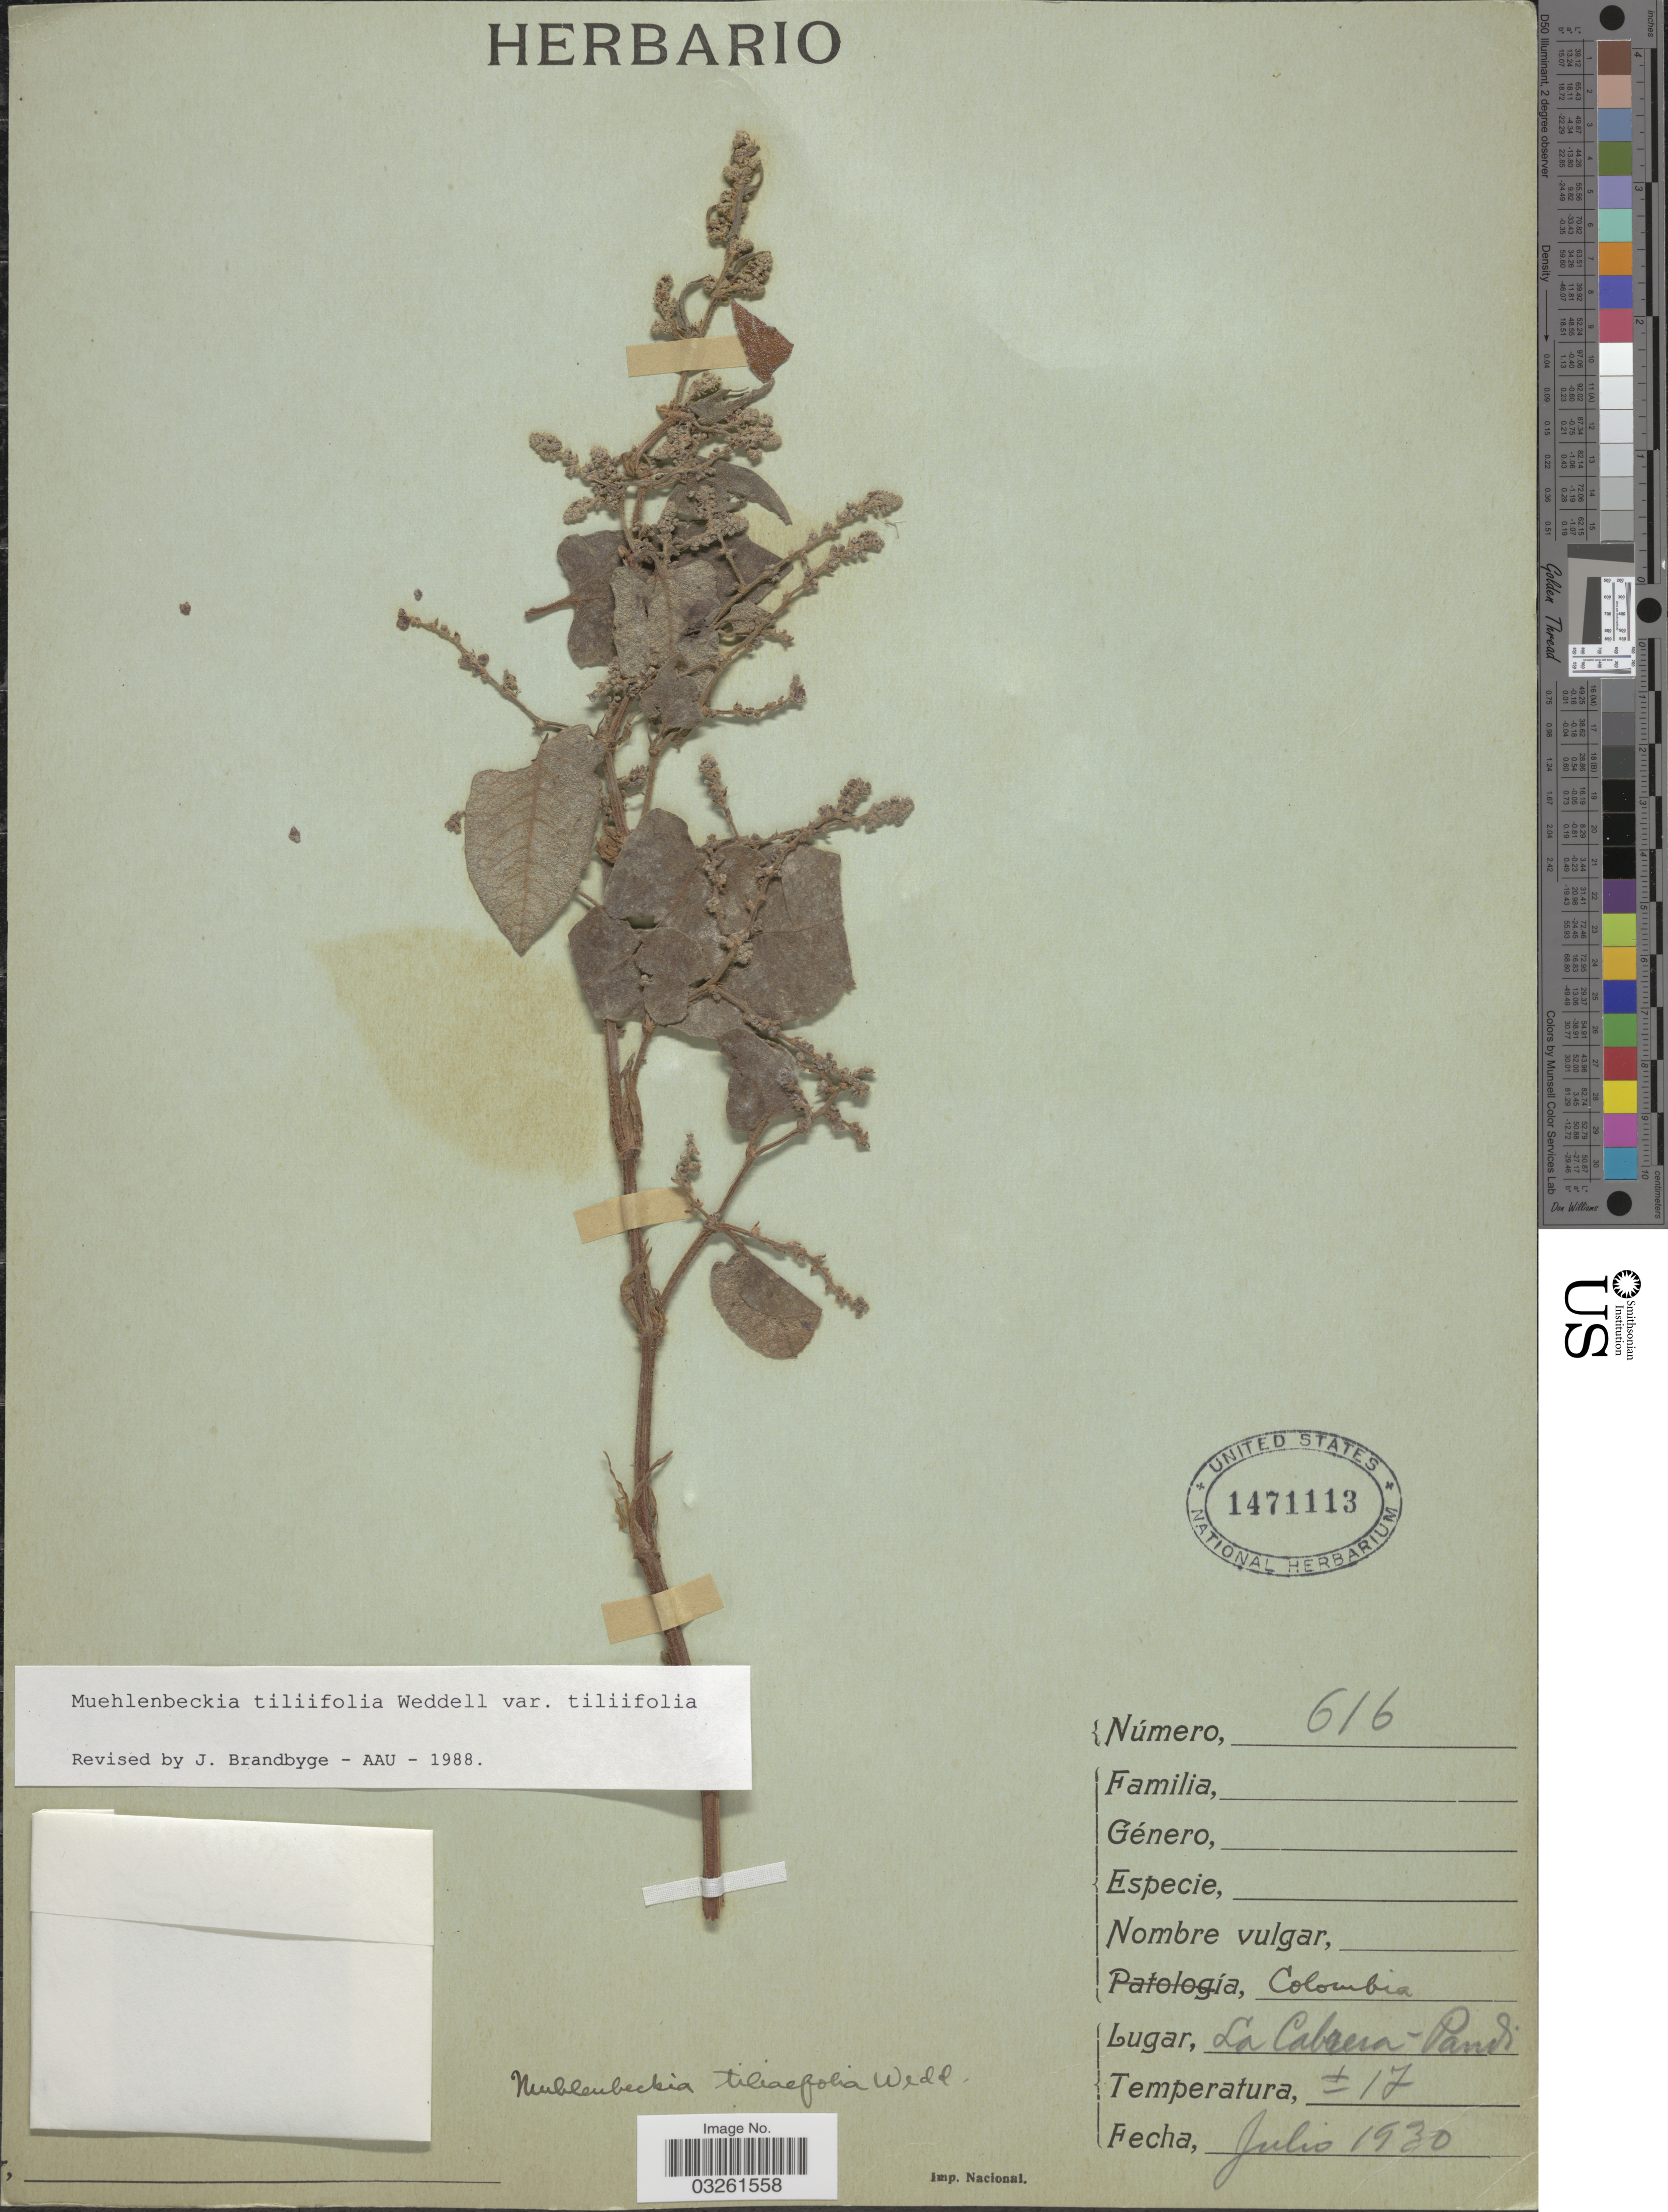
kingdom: Plantae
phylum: Tracheophyta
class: Magnoliopsida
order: Caryophyllales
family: Polygonaceae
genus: Muehlenbeckia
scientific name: Muehlenbeckia tiliifolia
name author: Wedd.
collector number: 616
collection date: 1930-07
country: Colombia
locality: La Cabrera - Pandi.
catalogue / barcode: US 1471113